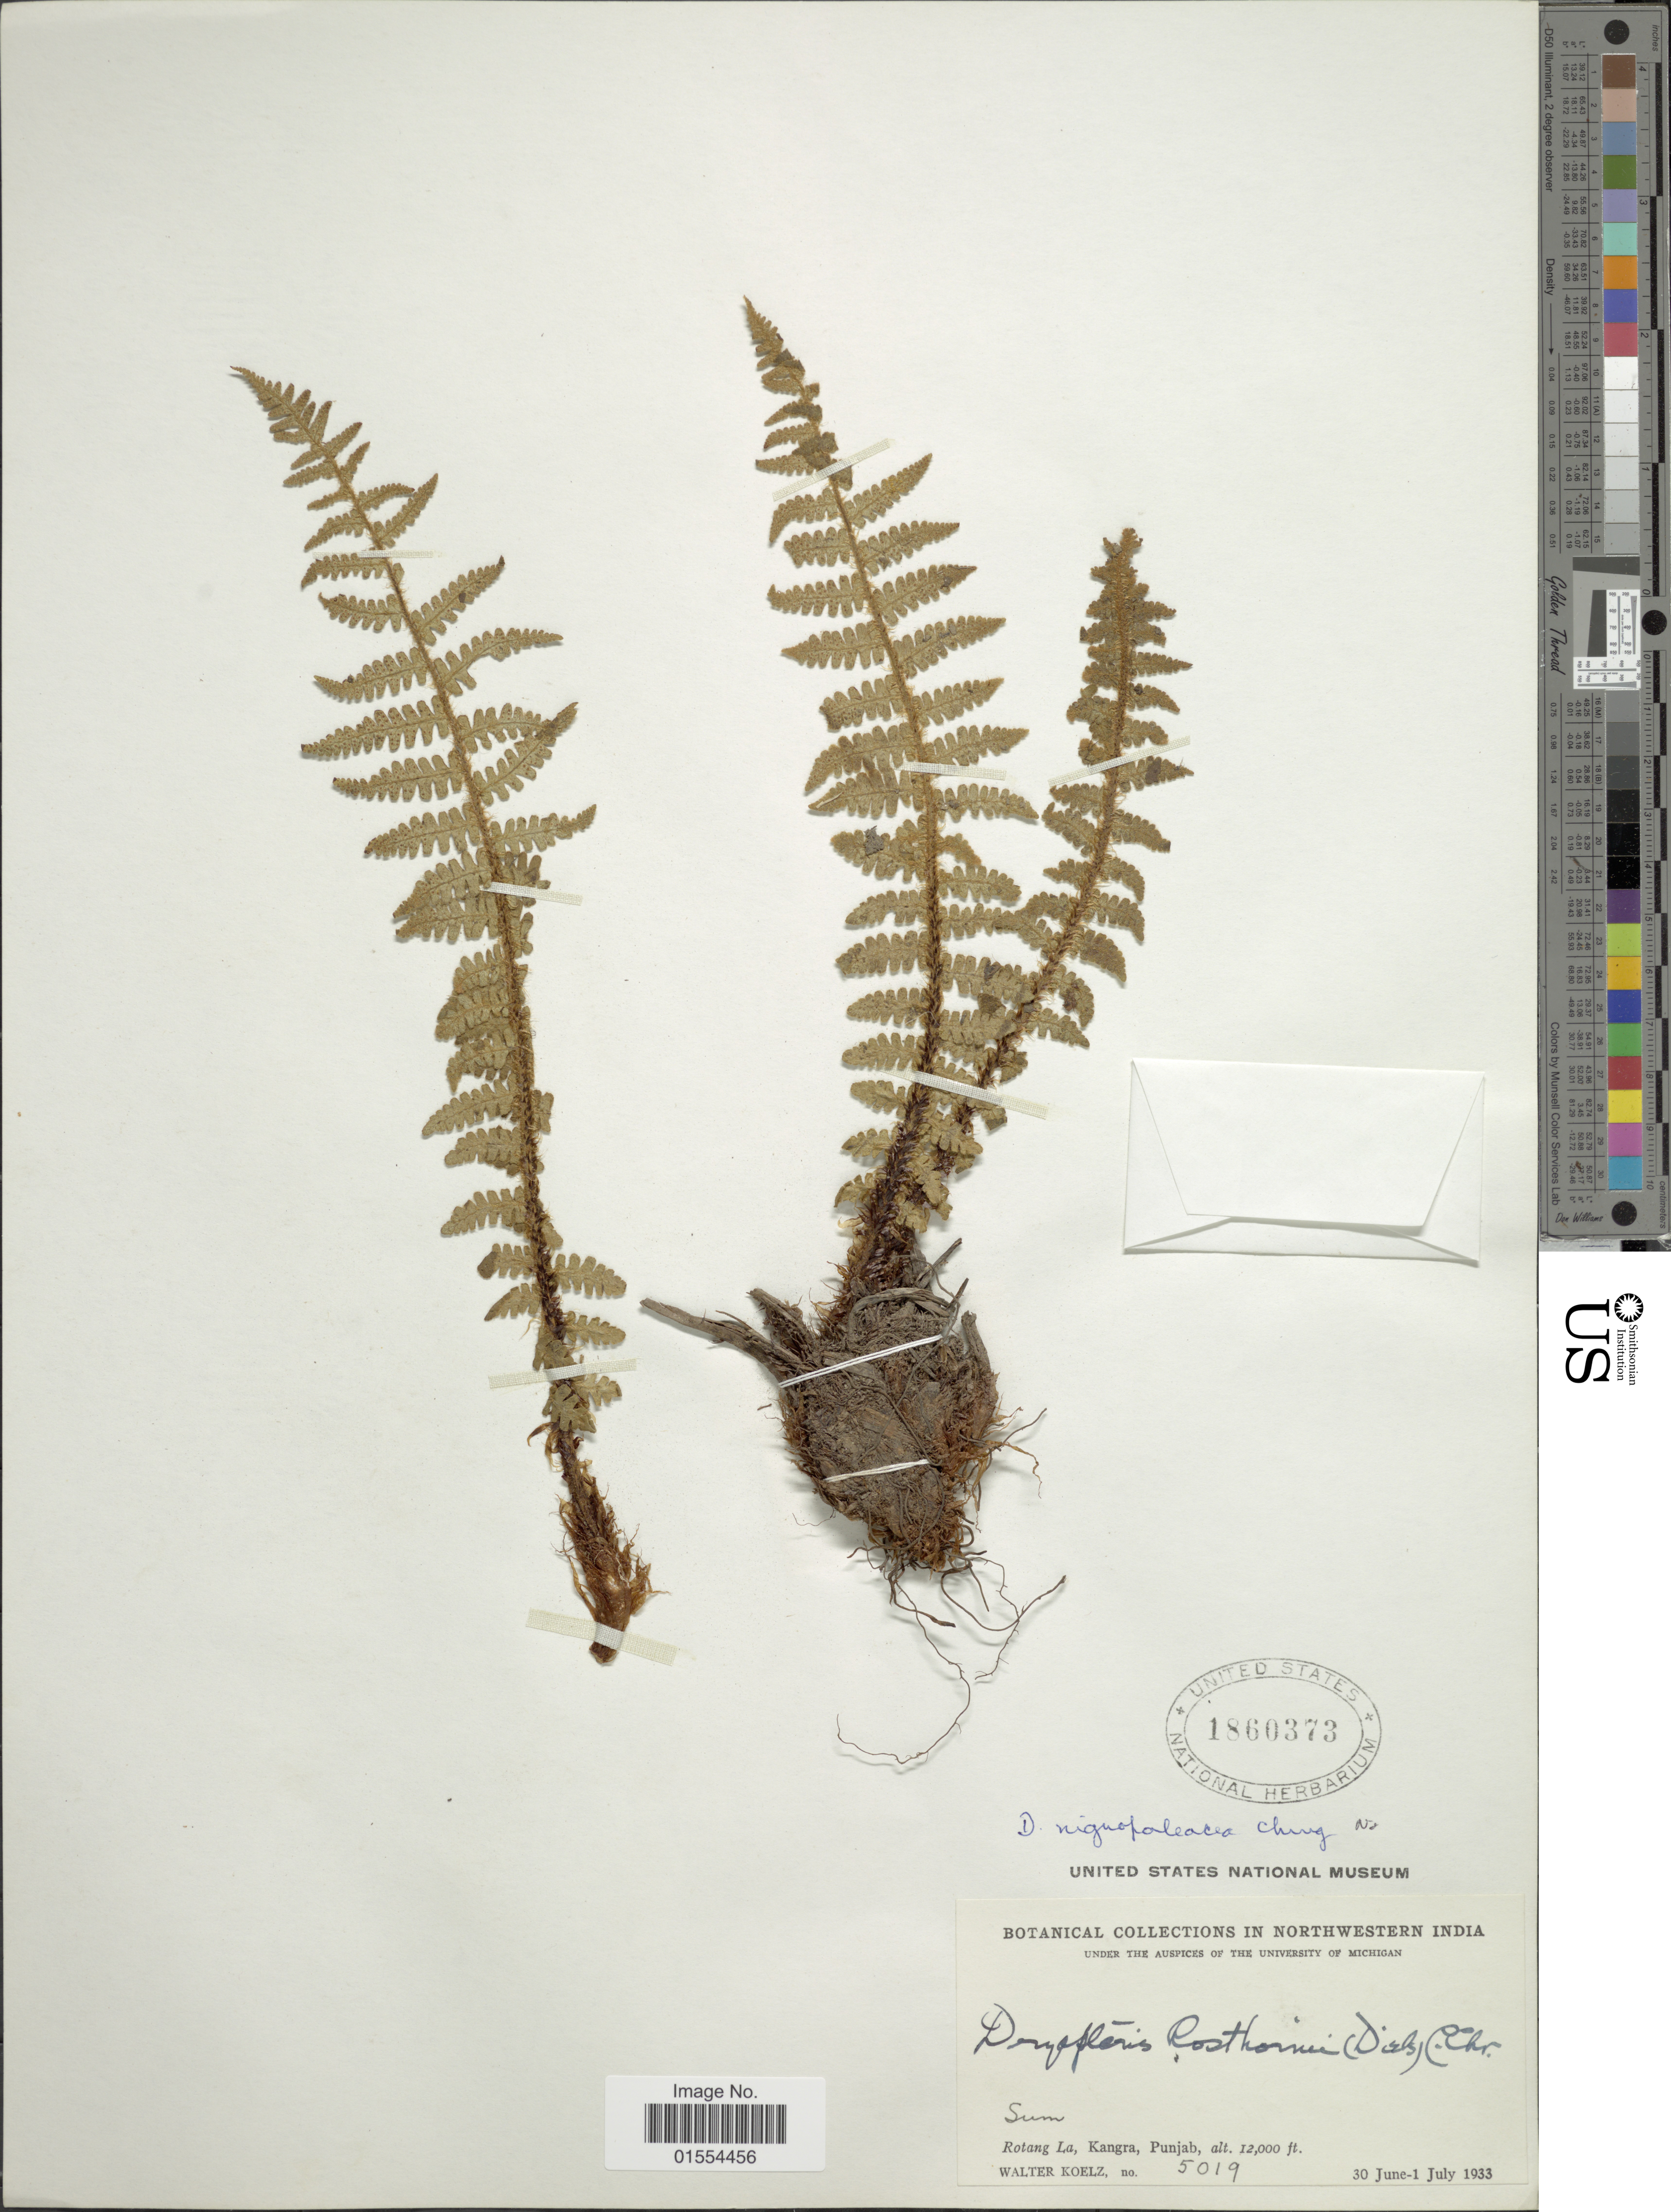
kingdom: Plantae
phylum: Tracheophyta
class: Polypodiopsida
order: Polypodiales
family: Dryopteridaceae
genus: Dryopteris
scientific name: Dryopteris nigropaleacea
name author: (Fraser-Jenk.) Fraser-Jenk.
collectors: W. N. Koelz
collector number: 5019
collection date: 1933-06-30/1933-07-01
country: India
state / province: Himachal Pradesh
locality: Northwestern India. Rotang La, Kangra, Punjab.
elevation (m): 3658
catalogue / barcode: US 1860373